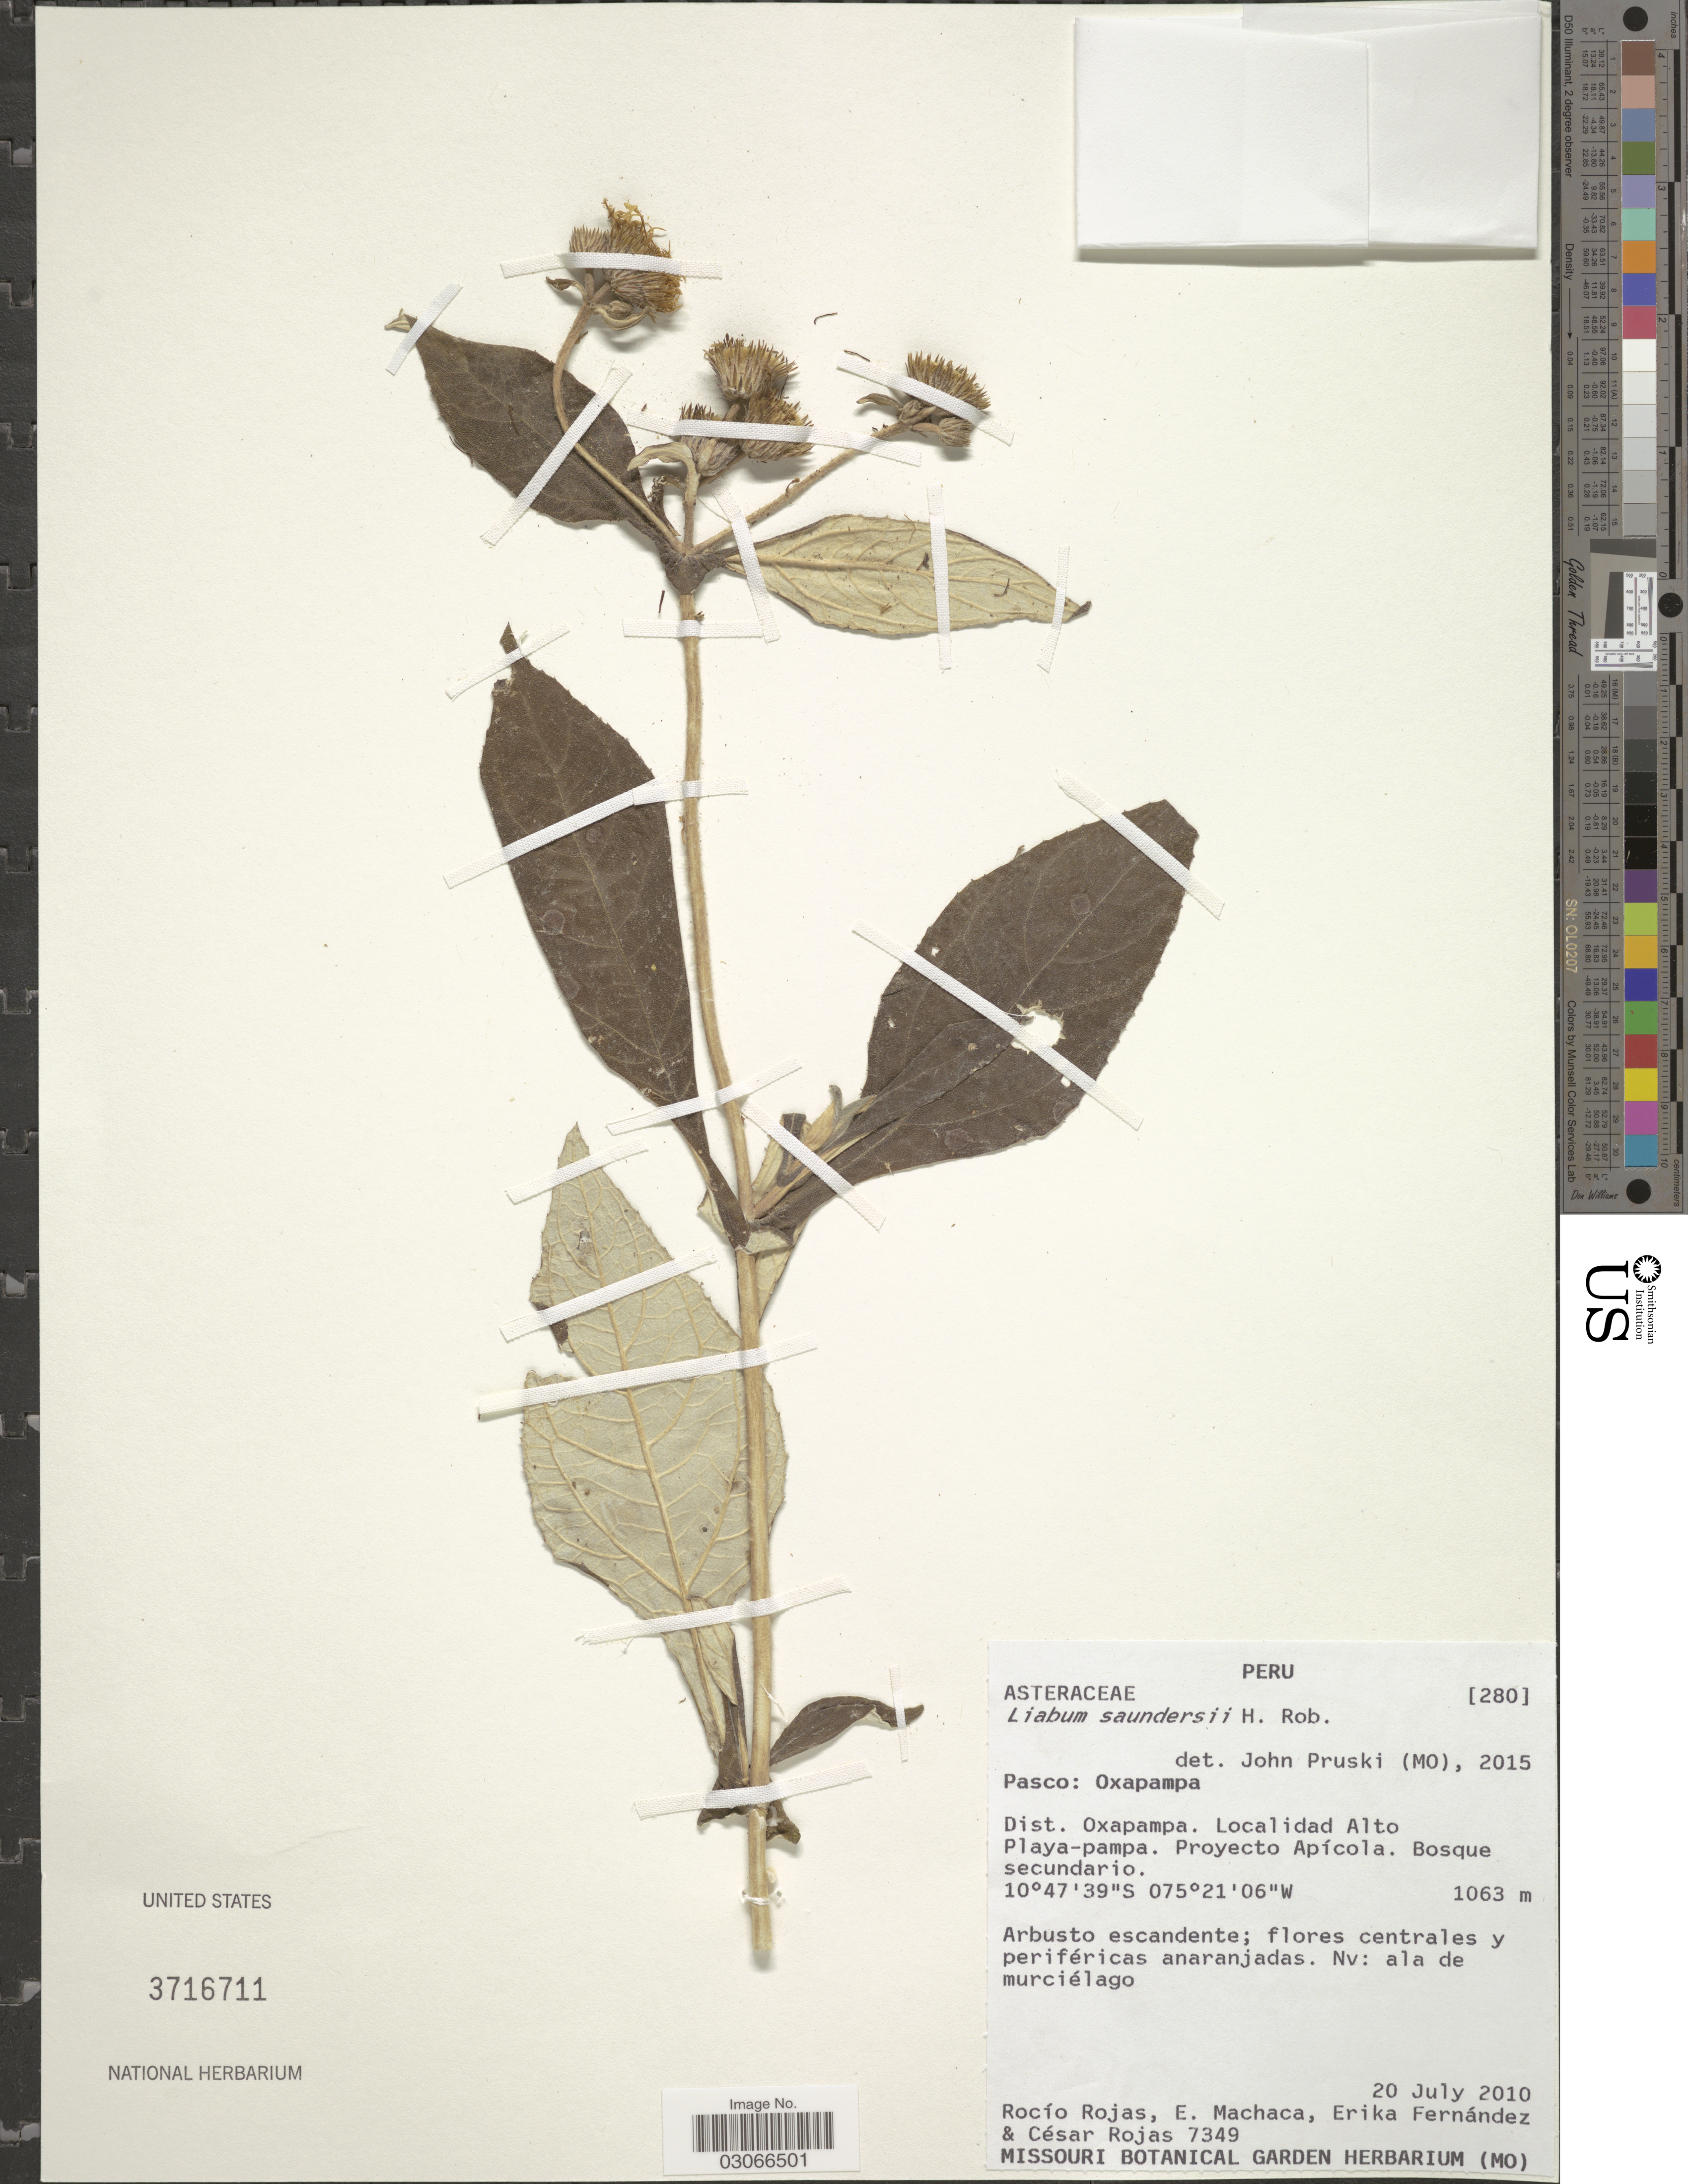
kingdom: Plantae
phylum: Tracheophyta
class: Magnoliopsida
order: Asterales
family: Asteraceae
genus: Liabum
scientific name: Liabum saundersii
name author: H. Rob.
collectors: R. Rojas, E. Machaca, E. Fernandez & C. Rojas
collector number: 7349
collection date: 2010-07-20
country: Peru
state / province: Pasco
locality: Oxapampa. Dist. Oxapampa. Alto Playa-pampa. Proyecto Apícola.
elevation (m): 1063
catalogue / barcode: US 3716711